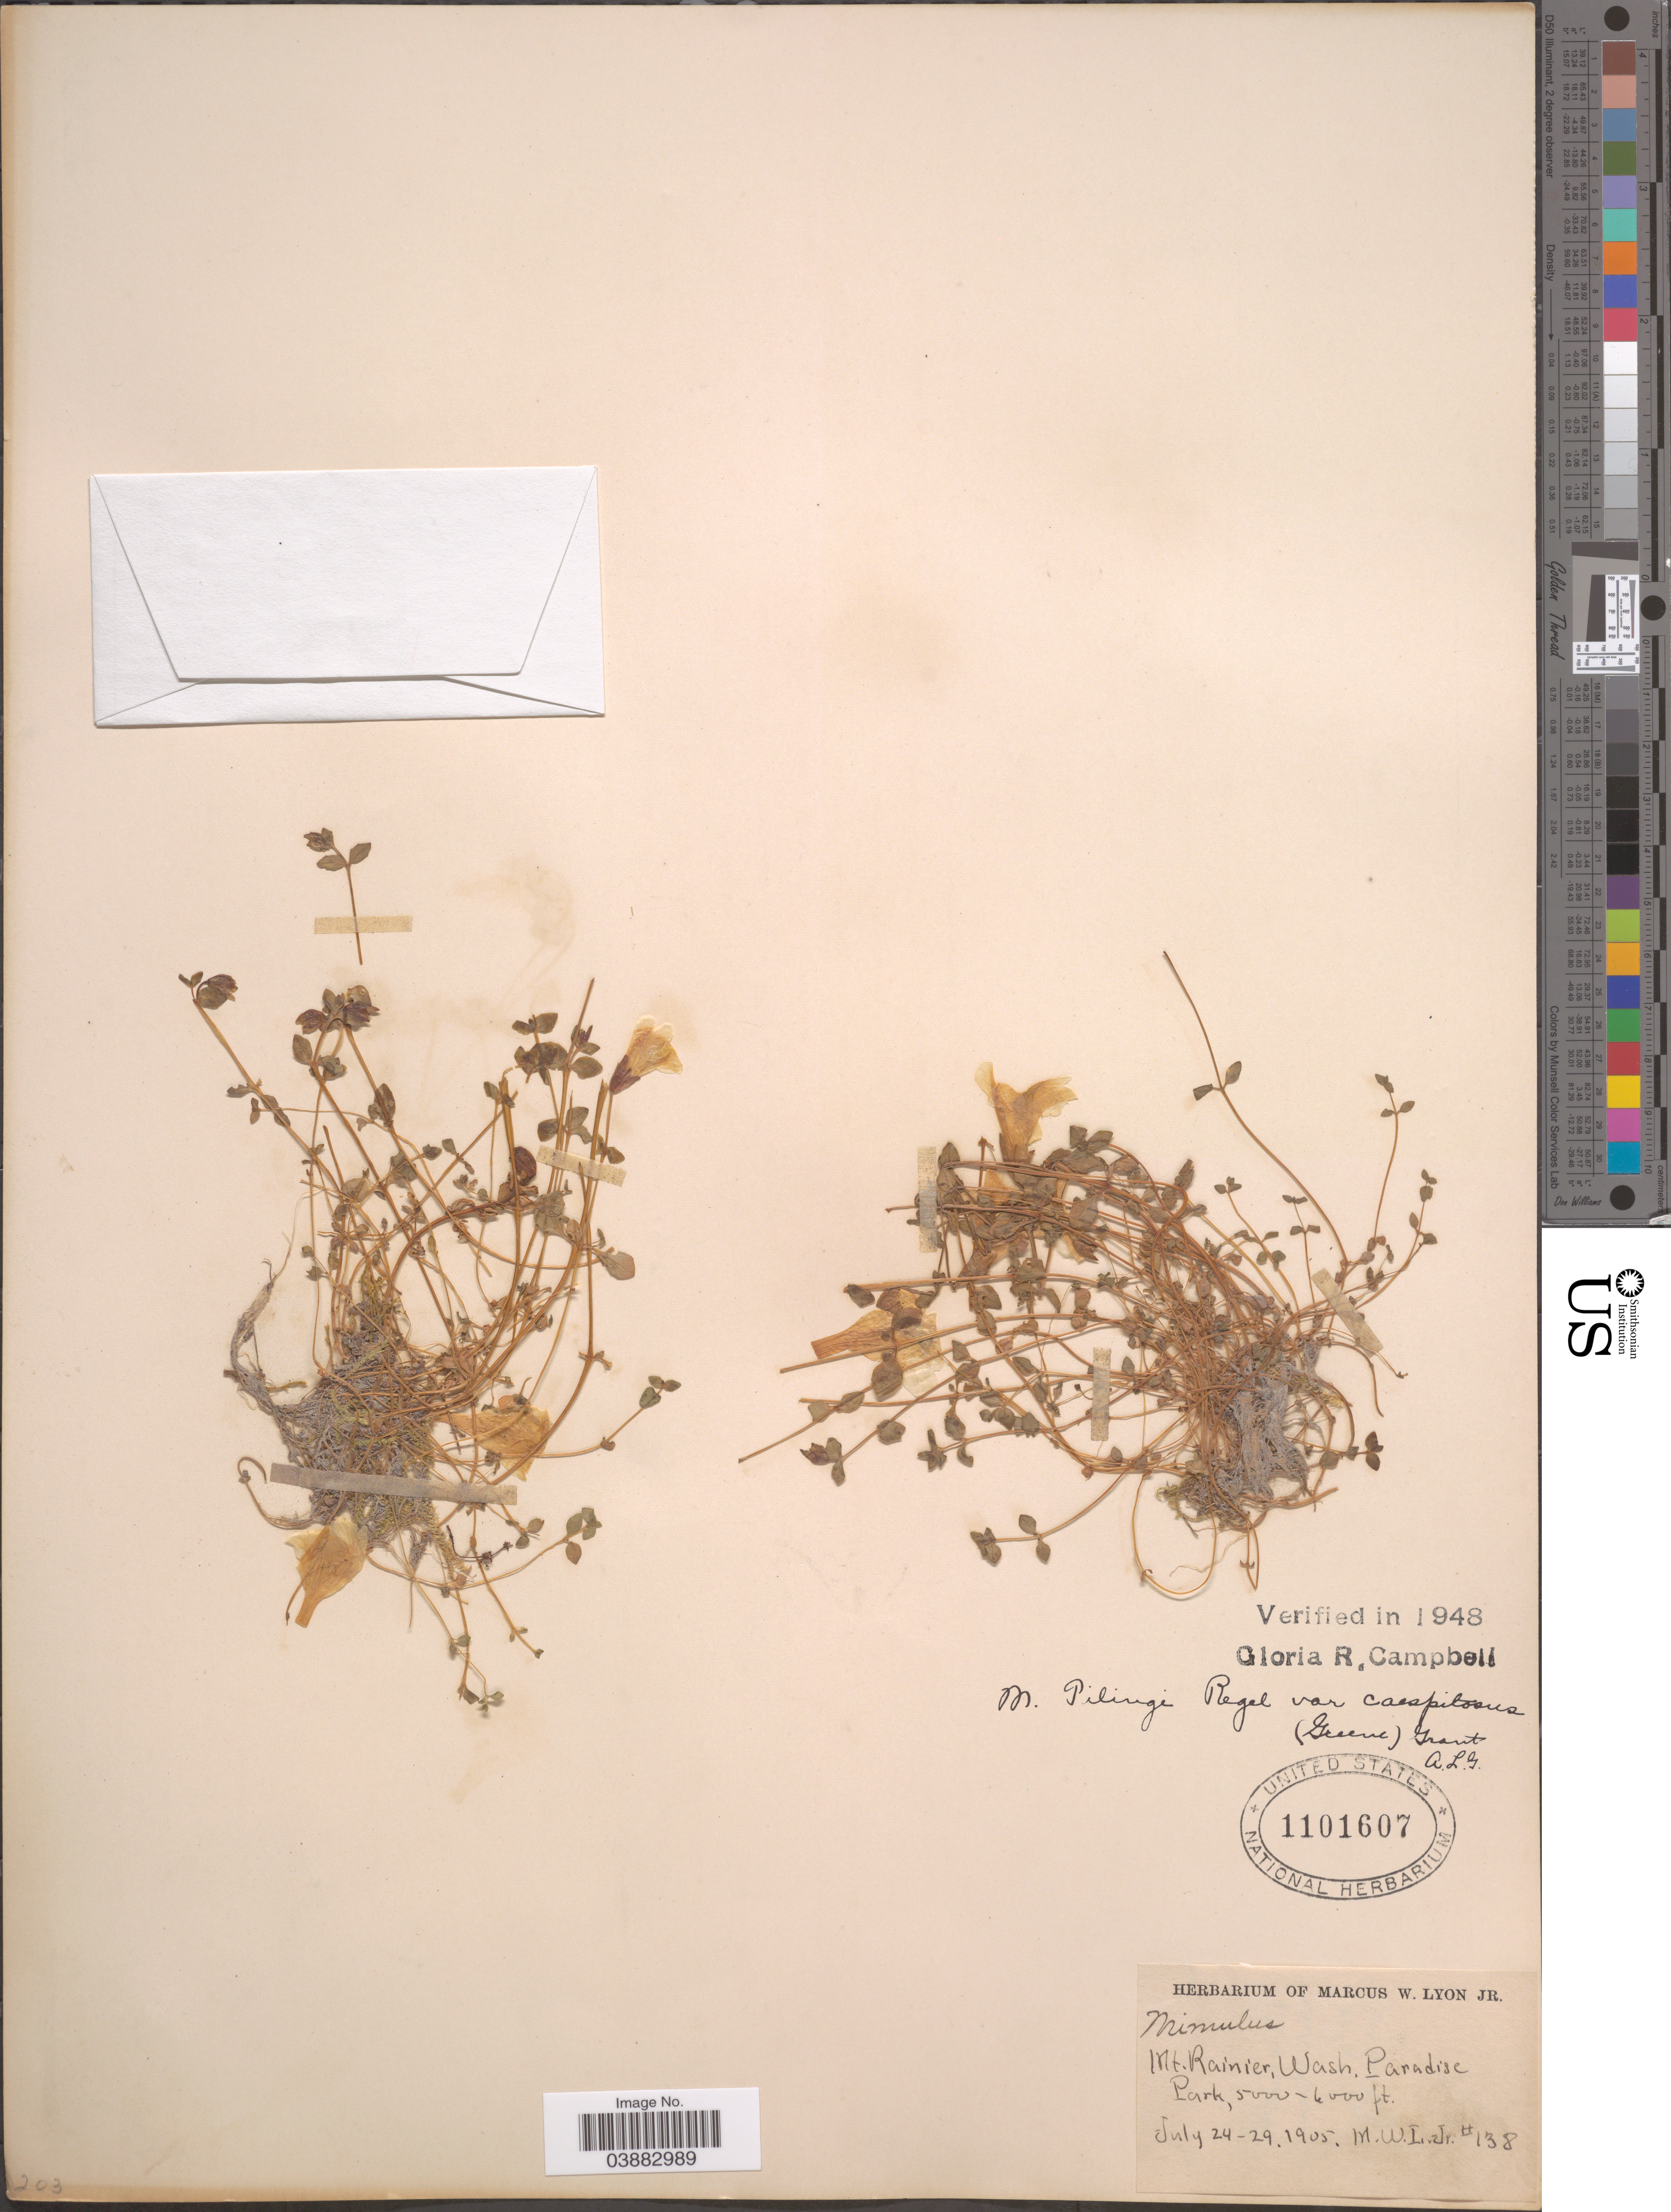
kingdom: Plantae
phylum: Tracheophyta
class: Magnoliopsida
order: Lamiales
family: Phrymaceae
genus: Mimulus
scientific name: Mimulus tilingii var. caespitosus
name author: (Greene) A.L. Grant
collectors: M. Lyon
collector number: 138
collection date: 1905-07-24/1905-07-29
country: United States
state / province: Washington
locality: Mt. Rainier. Paradise Park.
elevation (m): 1524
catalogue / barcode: US 1101607